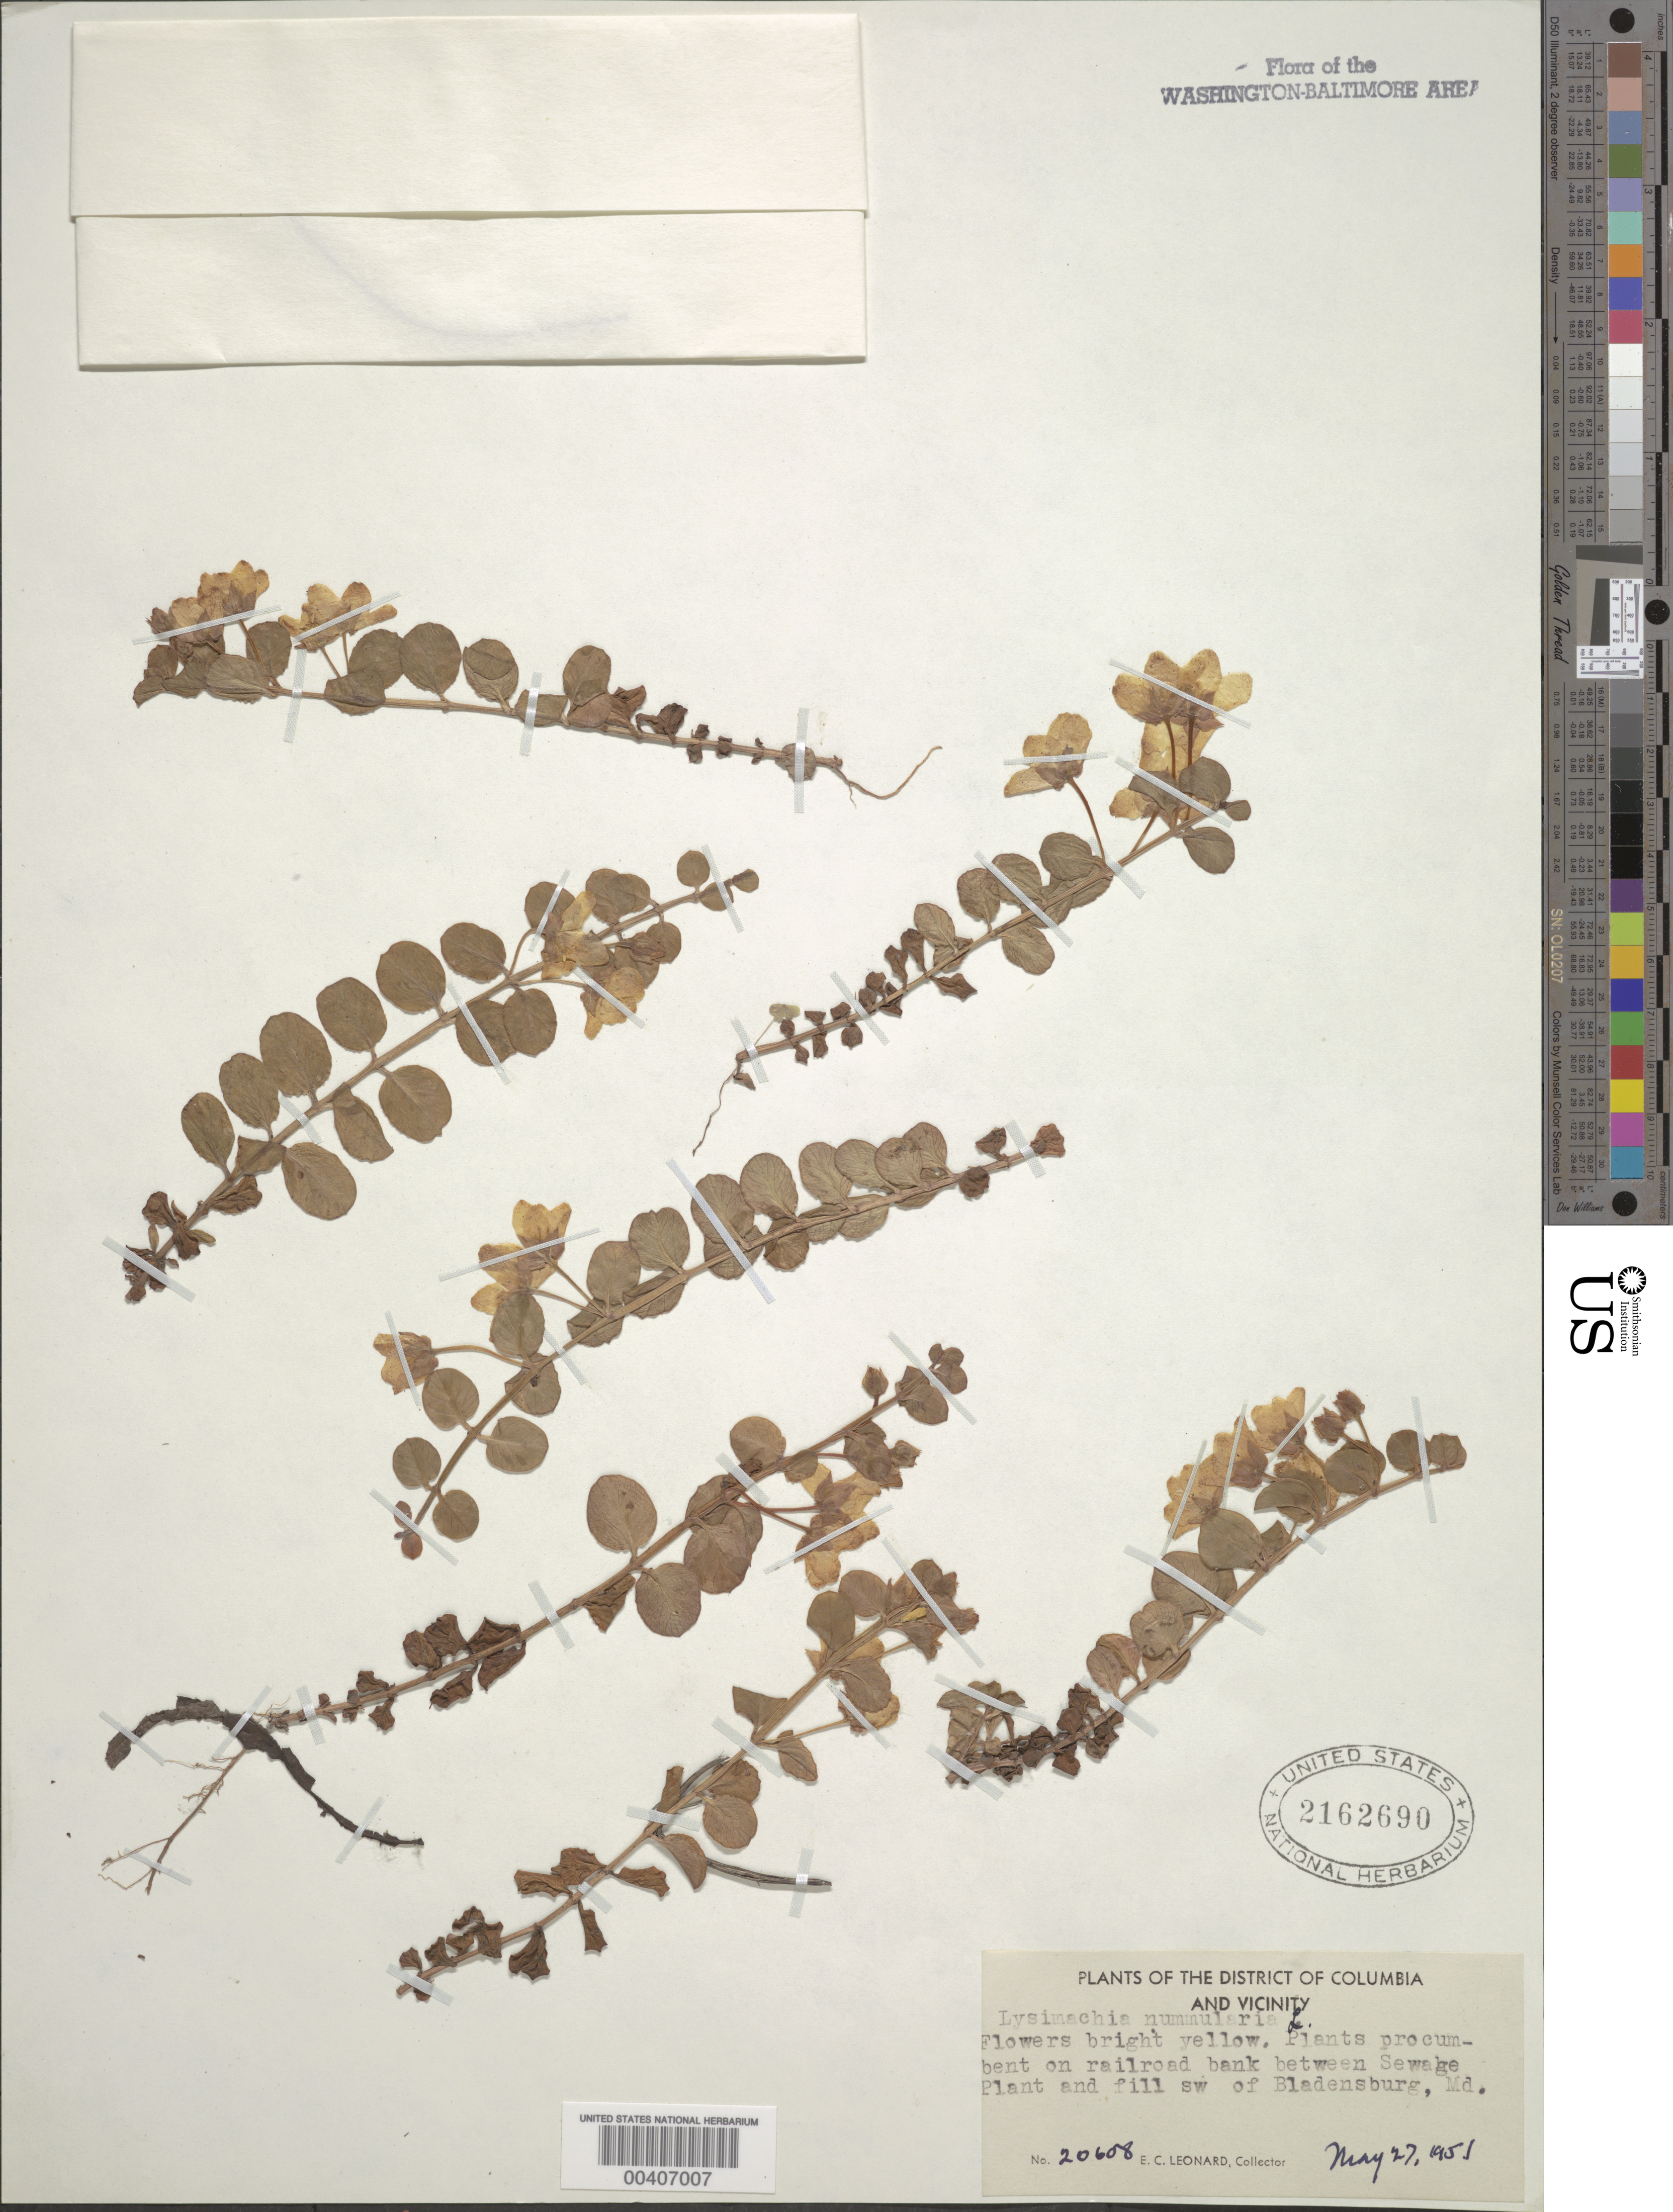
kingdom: Plantae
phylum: Tracheophyta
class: Magnoliopsida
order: Ericales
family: Primulaceae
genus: Lysimachia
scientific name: Lysimachia nummularia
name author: L.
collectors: E. C. Leonard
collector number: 20608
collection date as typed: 27 May 1951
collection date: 1951-05-27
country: United States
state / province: Maryland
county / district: Prince George's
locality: Between Sewage Plant and Bladensburg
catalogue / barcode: US 2162690